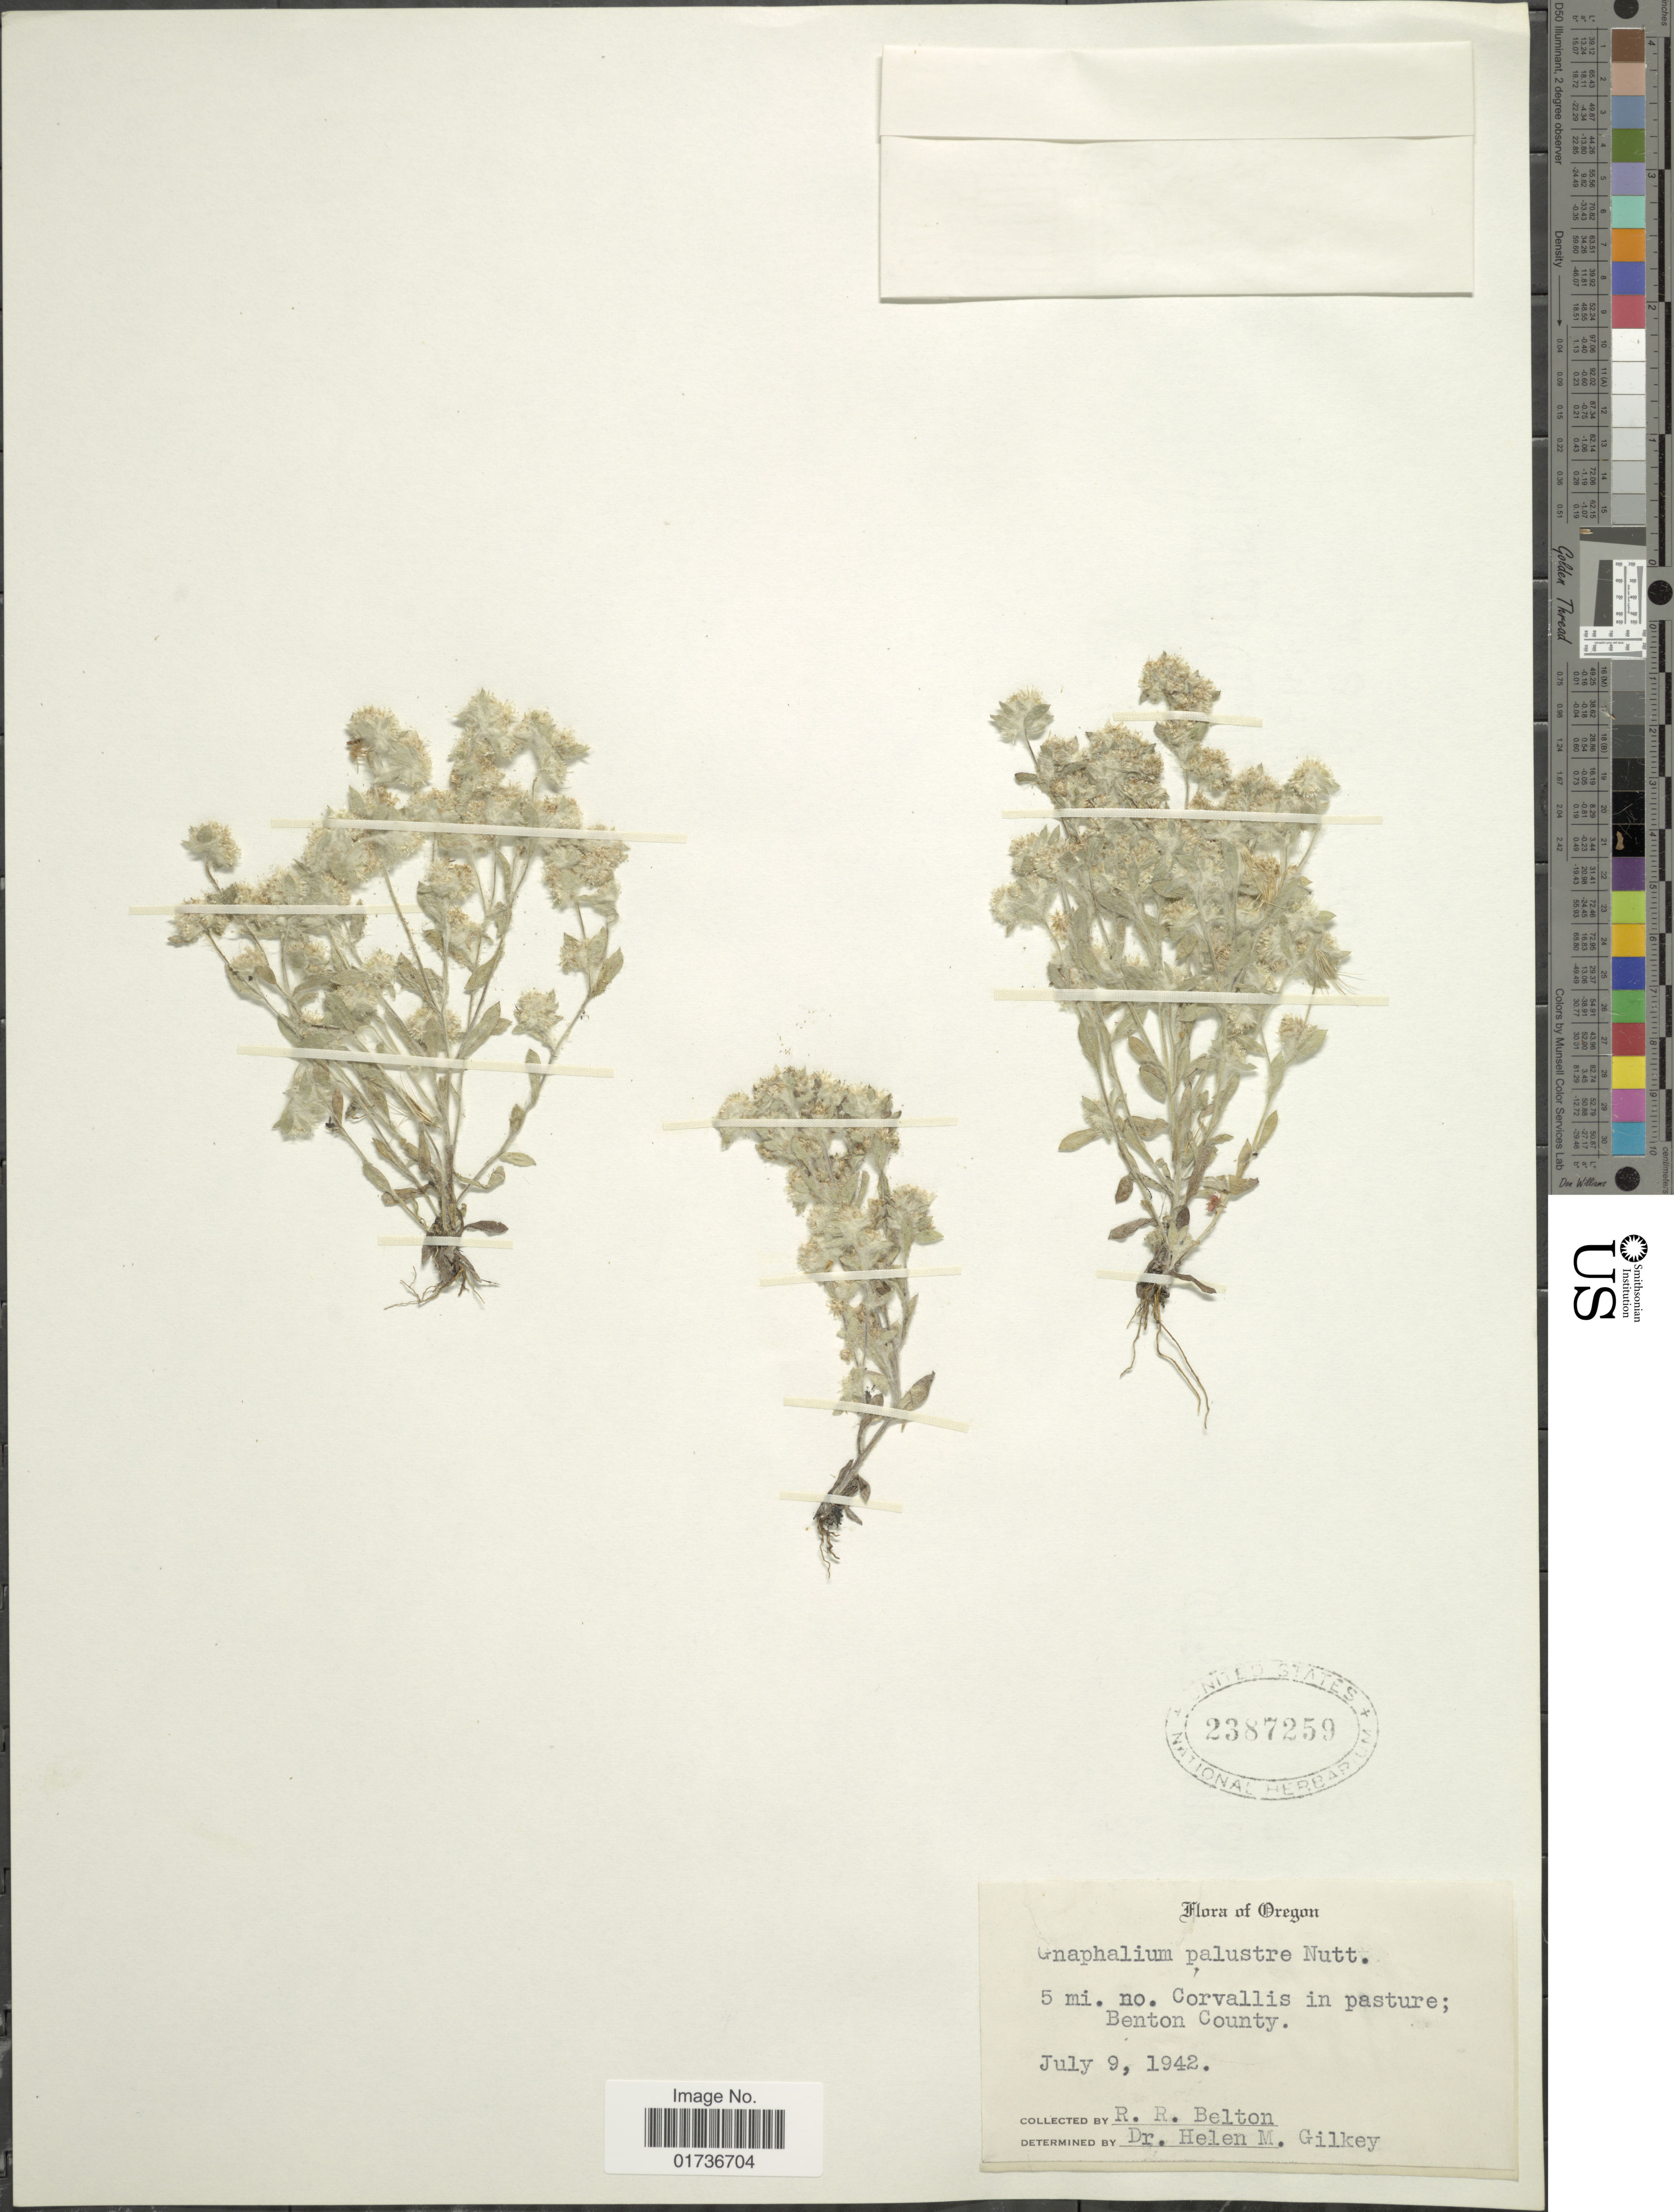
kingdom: Plantae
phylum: Tracheophyta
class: Magnoliopsida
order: Asterales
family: Asteraceae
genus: Gnaphalium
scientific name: Gnaphalium palustre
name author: Nutt.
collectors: R. Belton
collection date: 1942-07-09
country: United States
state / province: Oregon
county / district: Benton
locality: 5 mi no Corvallis in pasture; Benton County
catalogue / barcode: US 2387259